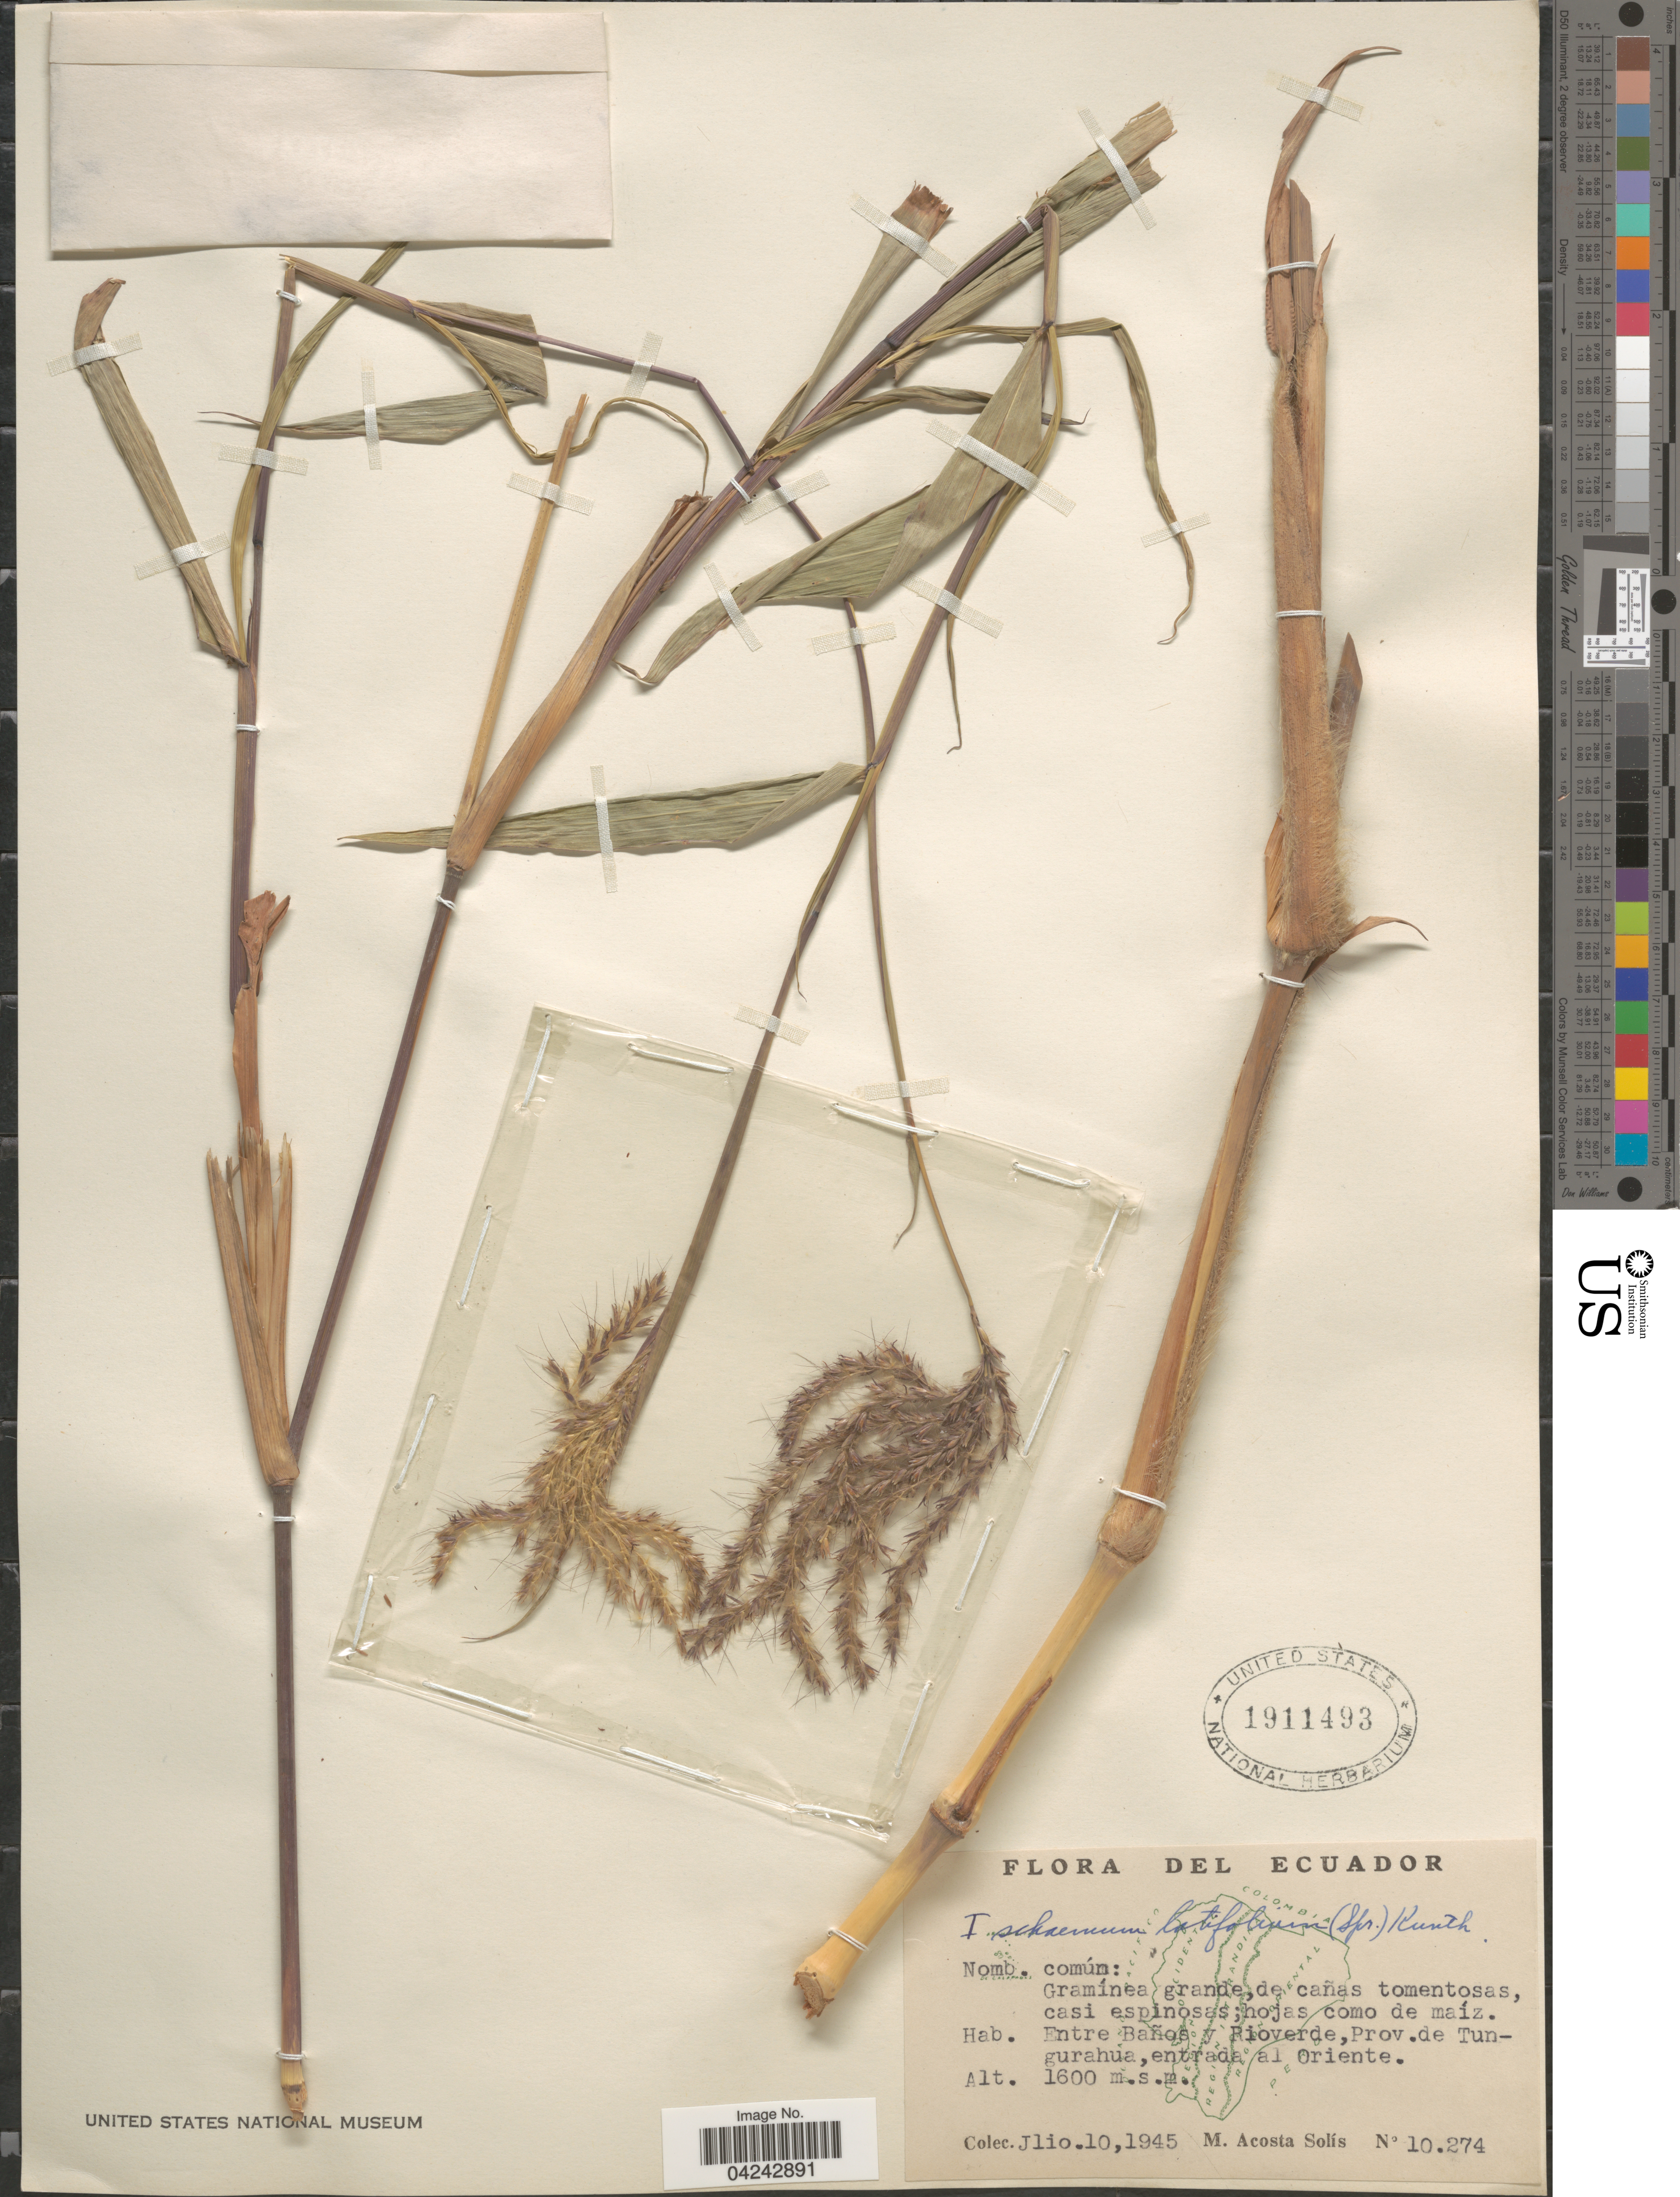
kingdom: Plantae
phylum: Tracheophyta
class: Liliopsida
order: Poales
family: Poaceae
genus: Ischaemum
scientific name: Ischaemum latifolium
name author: (Spreng.) Kunth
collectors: M. Acosta Solis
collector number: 10274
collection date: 1945-07-10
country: Ecuador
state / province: Tungurahua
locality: Entre Baños y Rioverde, entrada al Oriente.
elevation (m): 1600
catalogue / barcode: US 1911493